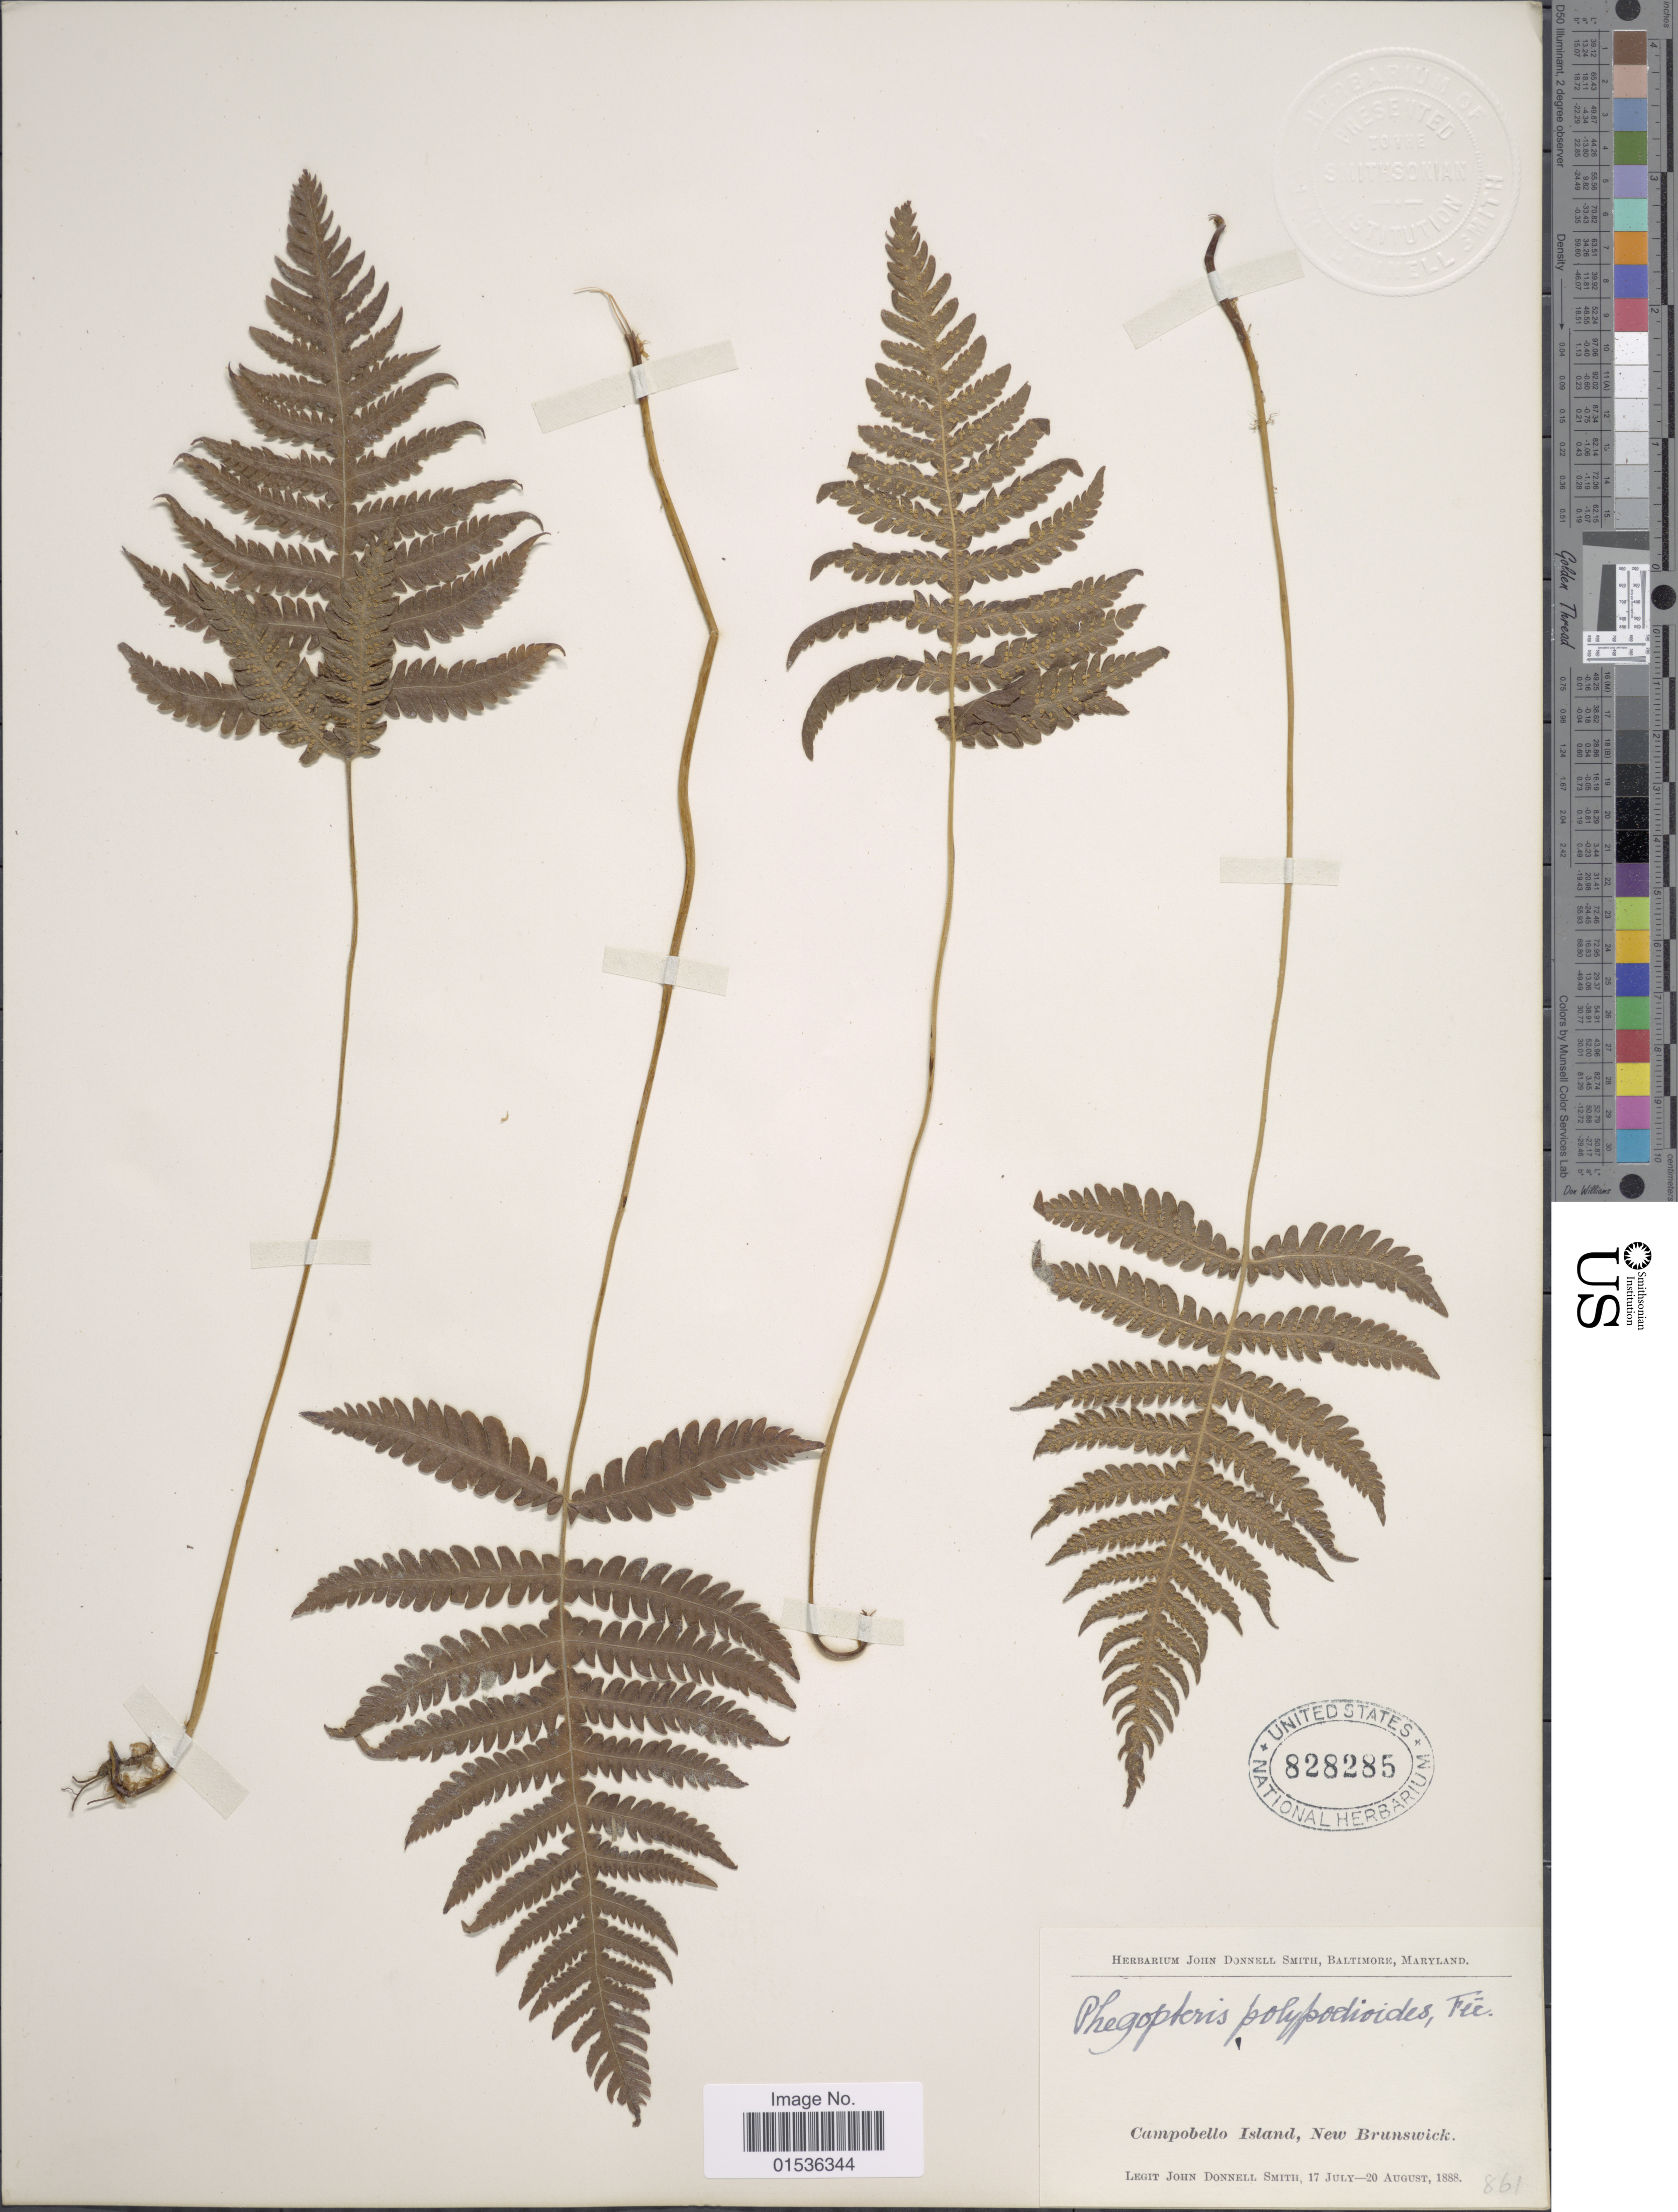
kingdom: Plantae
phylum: Tracheophyta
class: Polypodiopsida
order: Polypodiales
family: Thelypteridaceae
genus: Phegopteris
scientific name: Phegopteris connectilis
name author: (Michx.) Watt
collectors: J. Donnell Smith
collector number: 861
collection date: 1888-07-17/1888-08-20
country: Canada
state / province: New Brunswick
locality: Campobello, Island, New Brunswick.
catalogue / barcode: US 828285